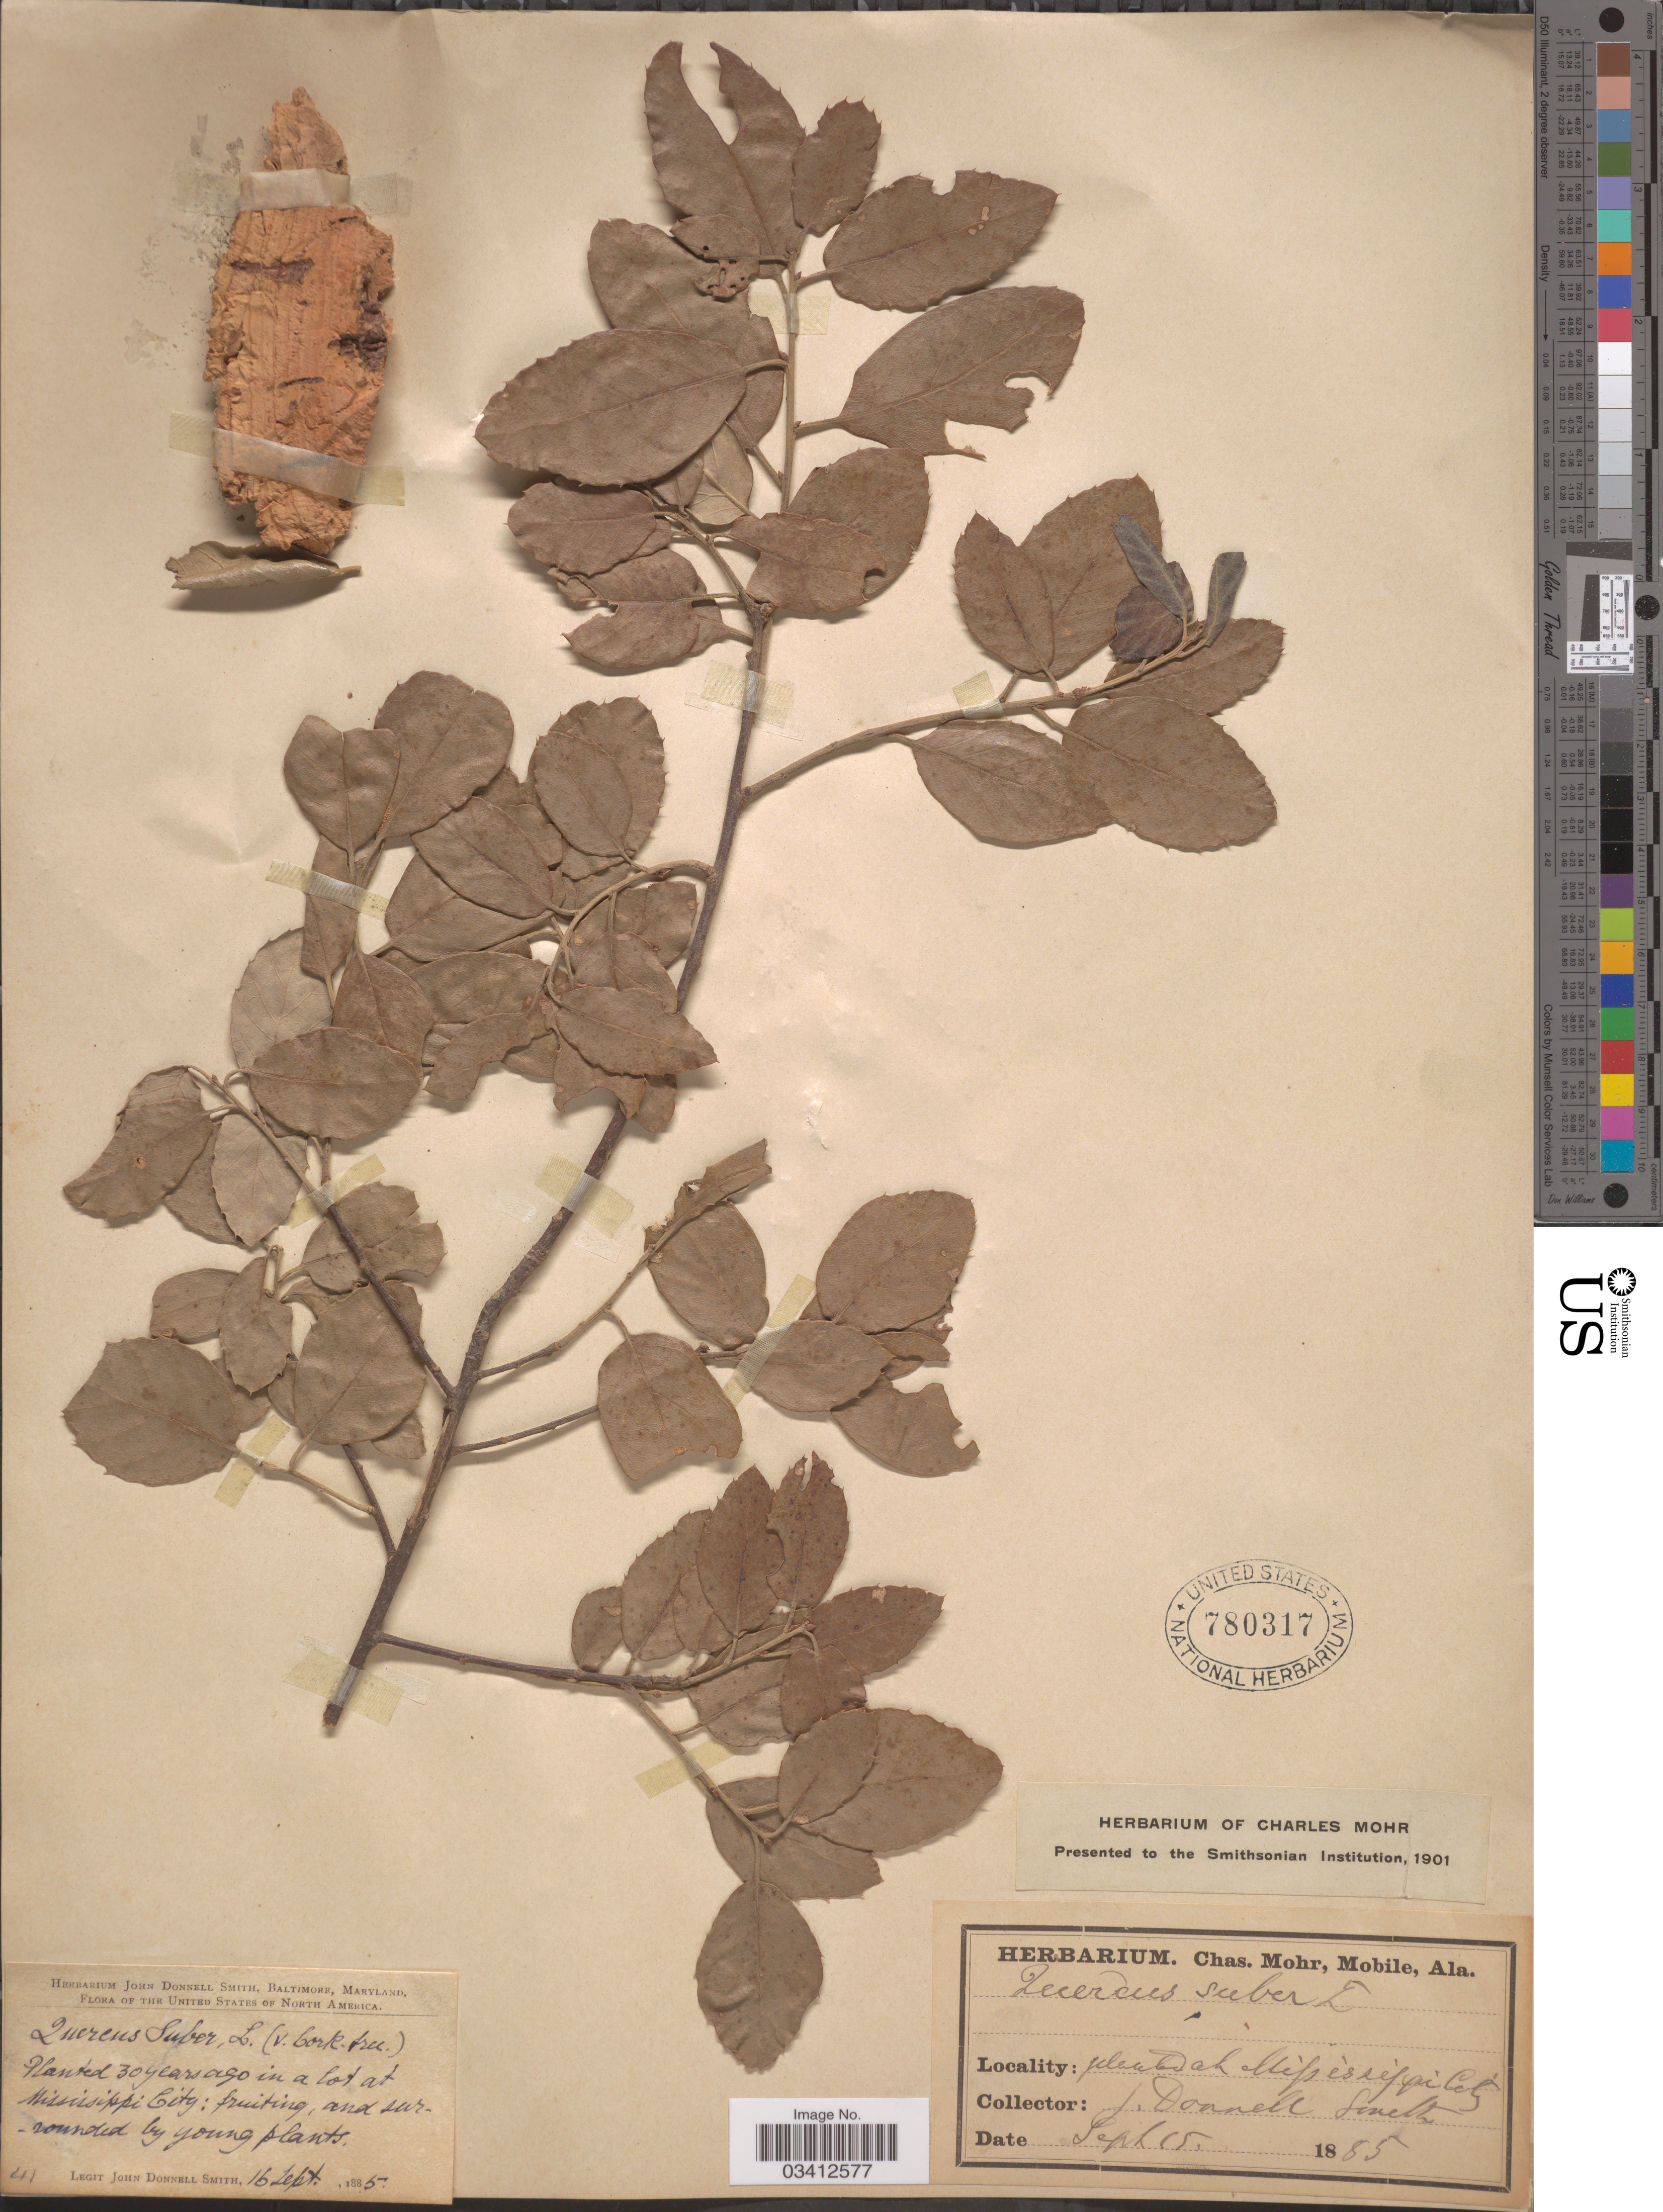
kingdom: Plantae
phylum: Tracheophyta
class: Magnoliopsida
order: Fagales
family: Fagaceae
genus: Quercus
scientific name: Quercus suber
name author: L.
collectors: J. Donnell Smith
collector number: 41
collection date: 1885-09-15/1885-09-16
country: United States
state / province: Mississippi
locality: Mississippi City.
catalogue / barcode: US 780317